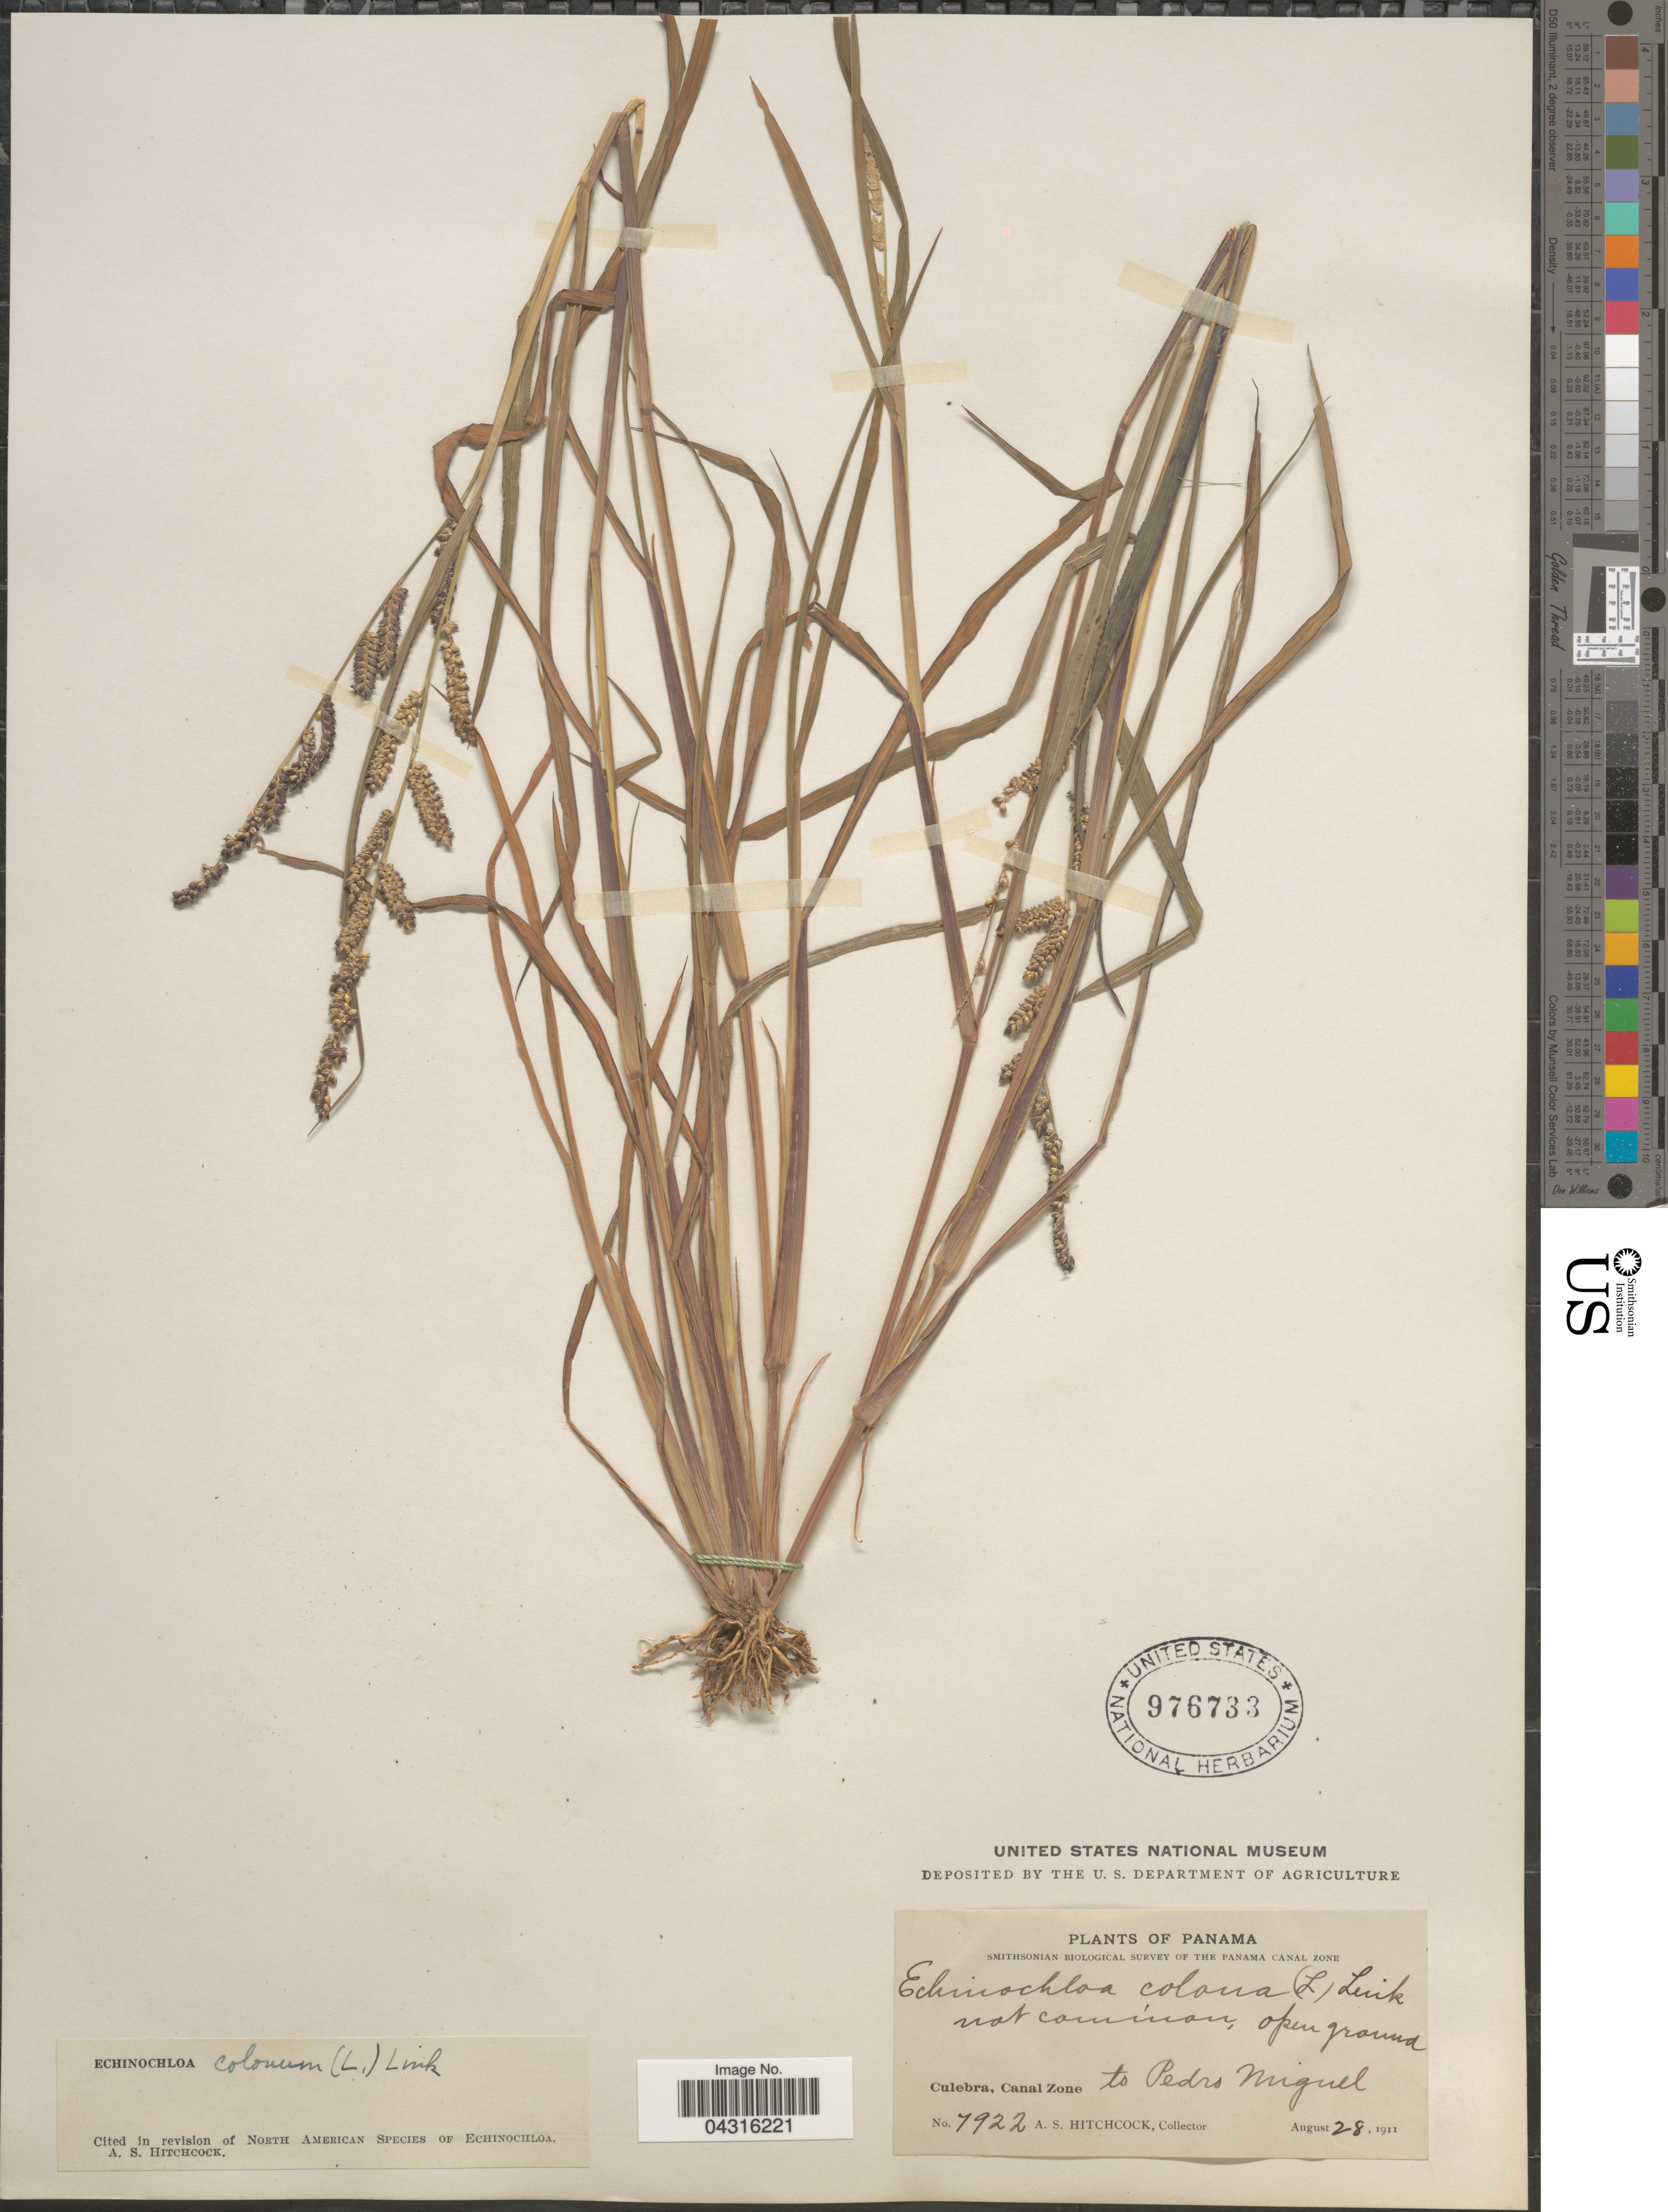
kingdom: Plantae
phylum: Tracheophyta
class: Liliopsida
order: Poales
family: Poaceae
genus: Echinochloa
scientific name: Echinochloa colona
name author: (L.) Link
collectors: A. S. Hitchcock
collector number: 7922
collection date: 1911-08-28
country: Panama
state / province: Colón / Panamá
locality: Smithsonian Biological Survey of the Panama Canal Zone. Culebra, Canal Zone to Pedro Miguel.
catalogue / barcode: US 976733